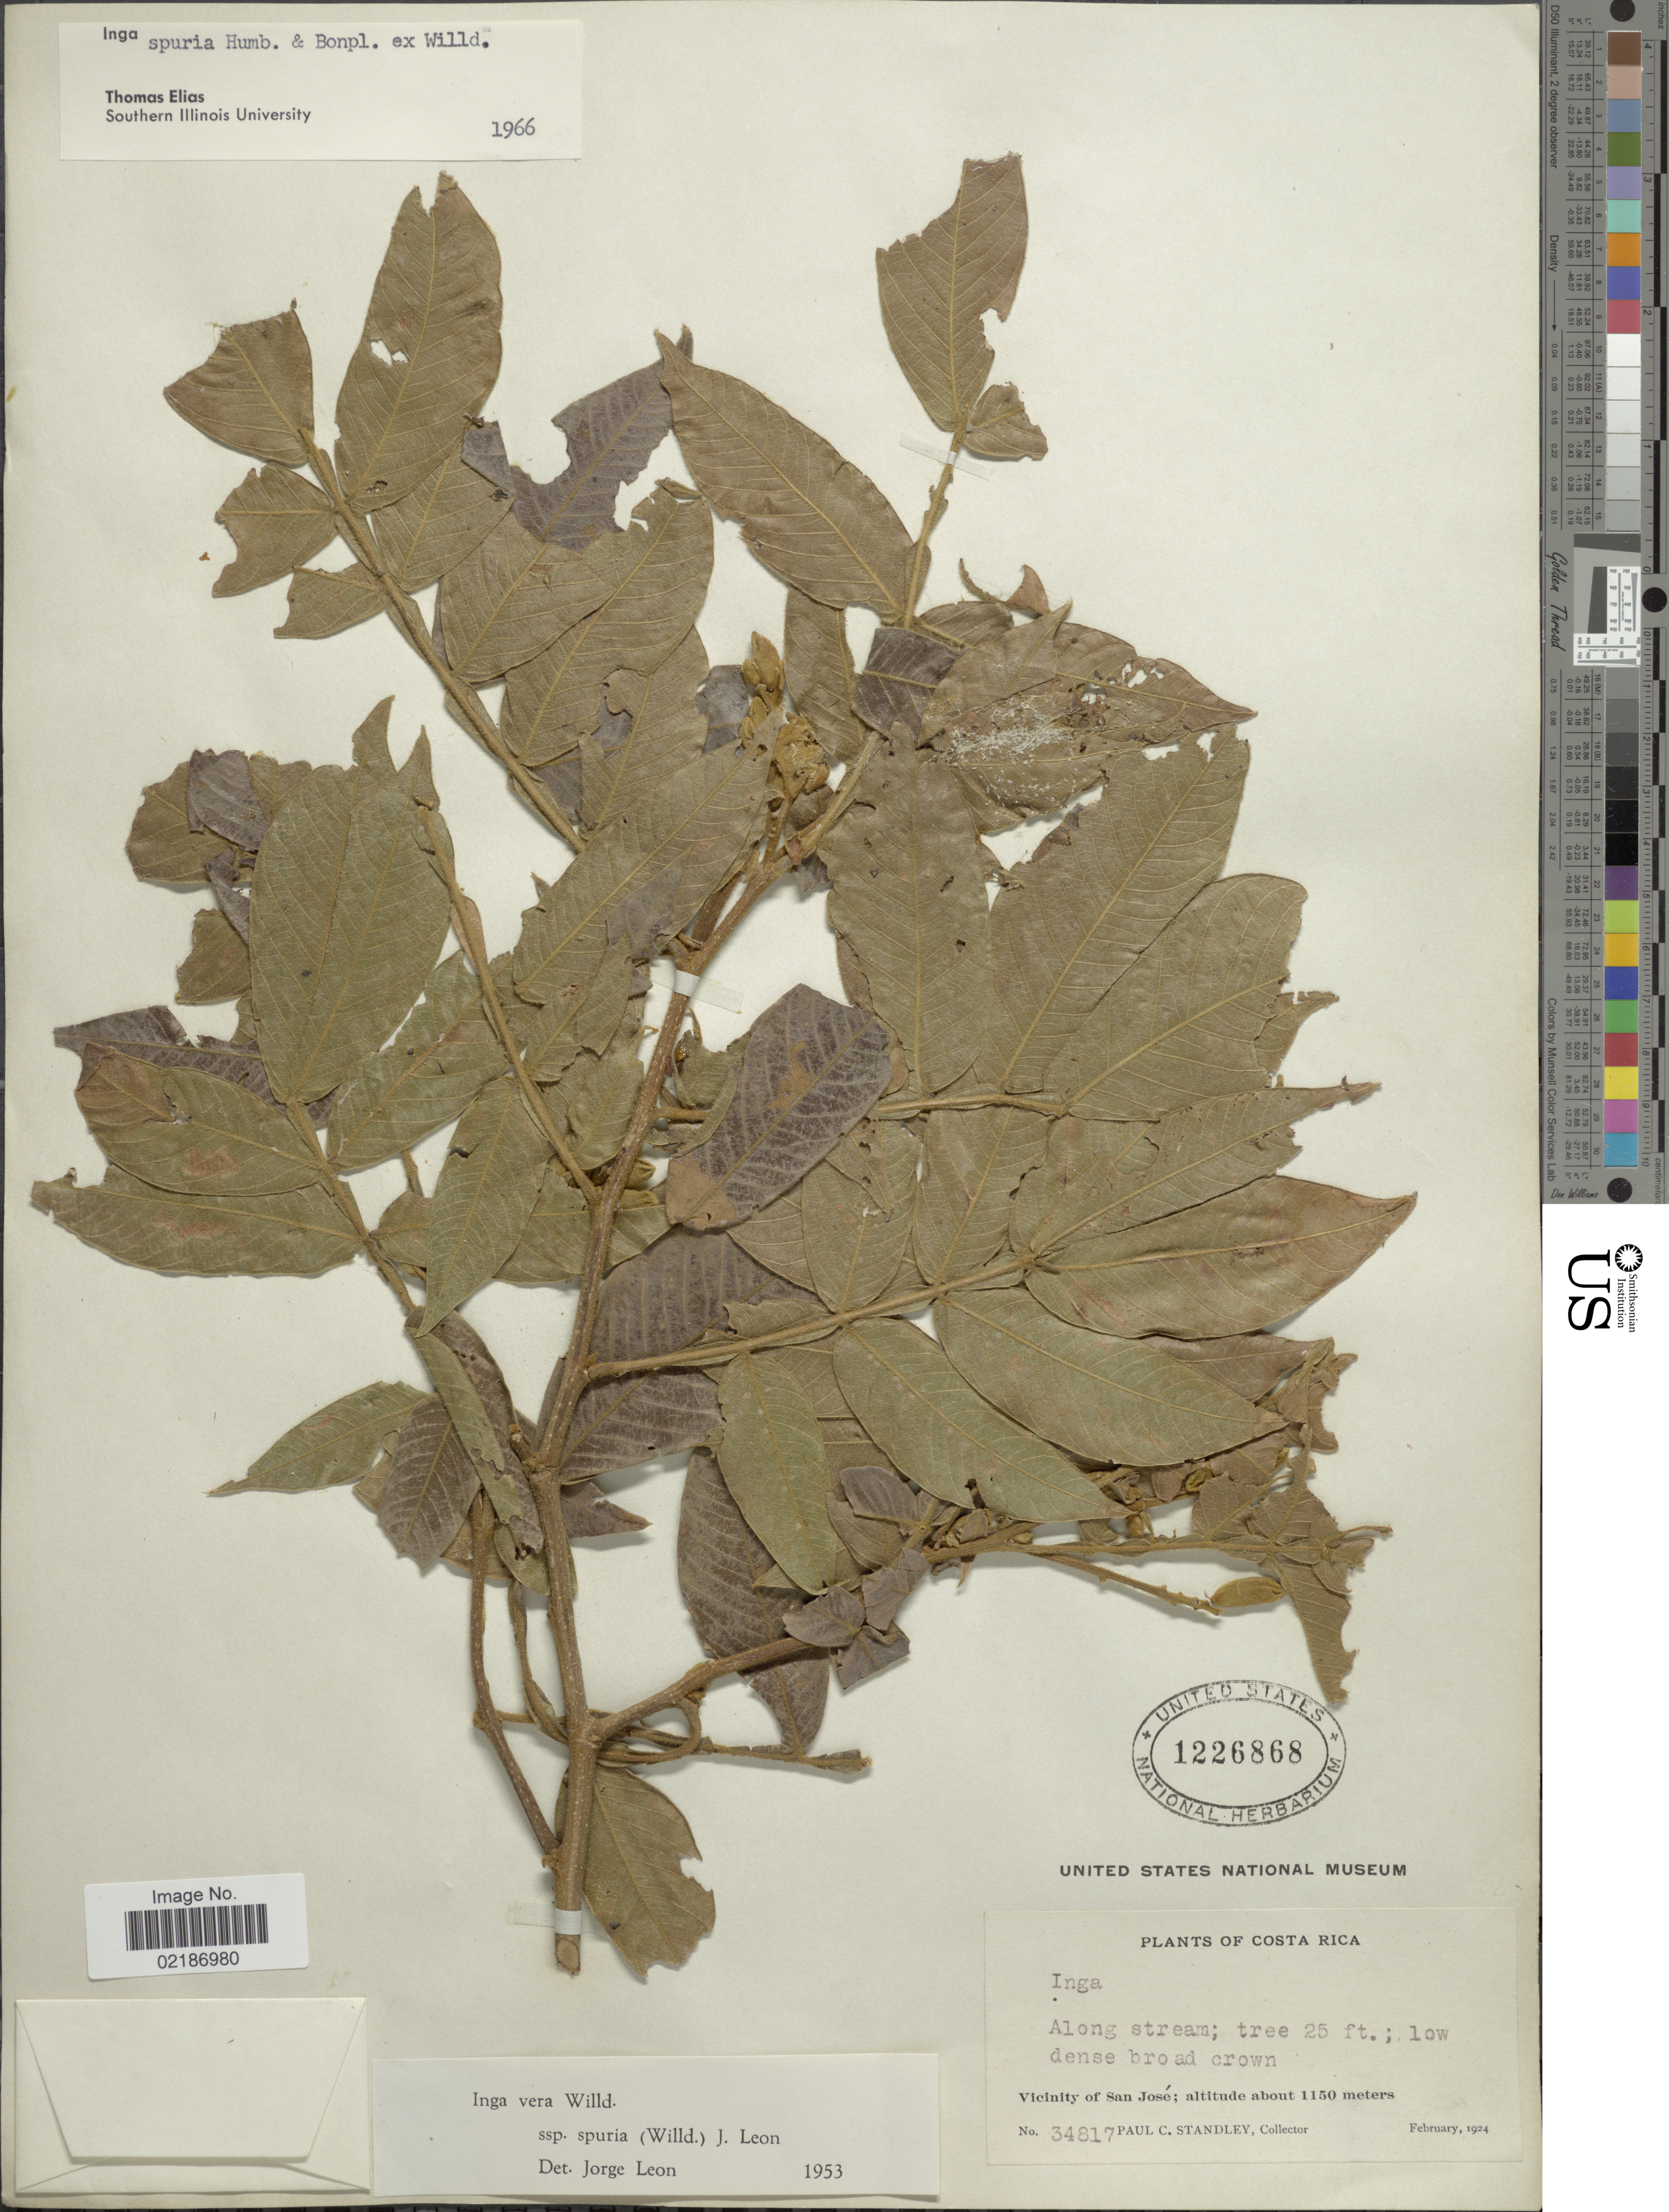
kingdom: Plantae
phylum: Tracheophyta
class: Magnoliopsida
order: Fabales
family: Fabaceae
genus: Inga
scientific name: Inga vera subsp. vera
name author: Willd.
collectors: P. C. Standley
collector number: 34817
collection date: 1924-02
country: Costa Rica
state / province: San José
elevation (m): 1150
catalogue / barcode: US 1226868